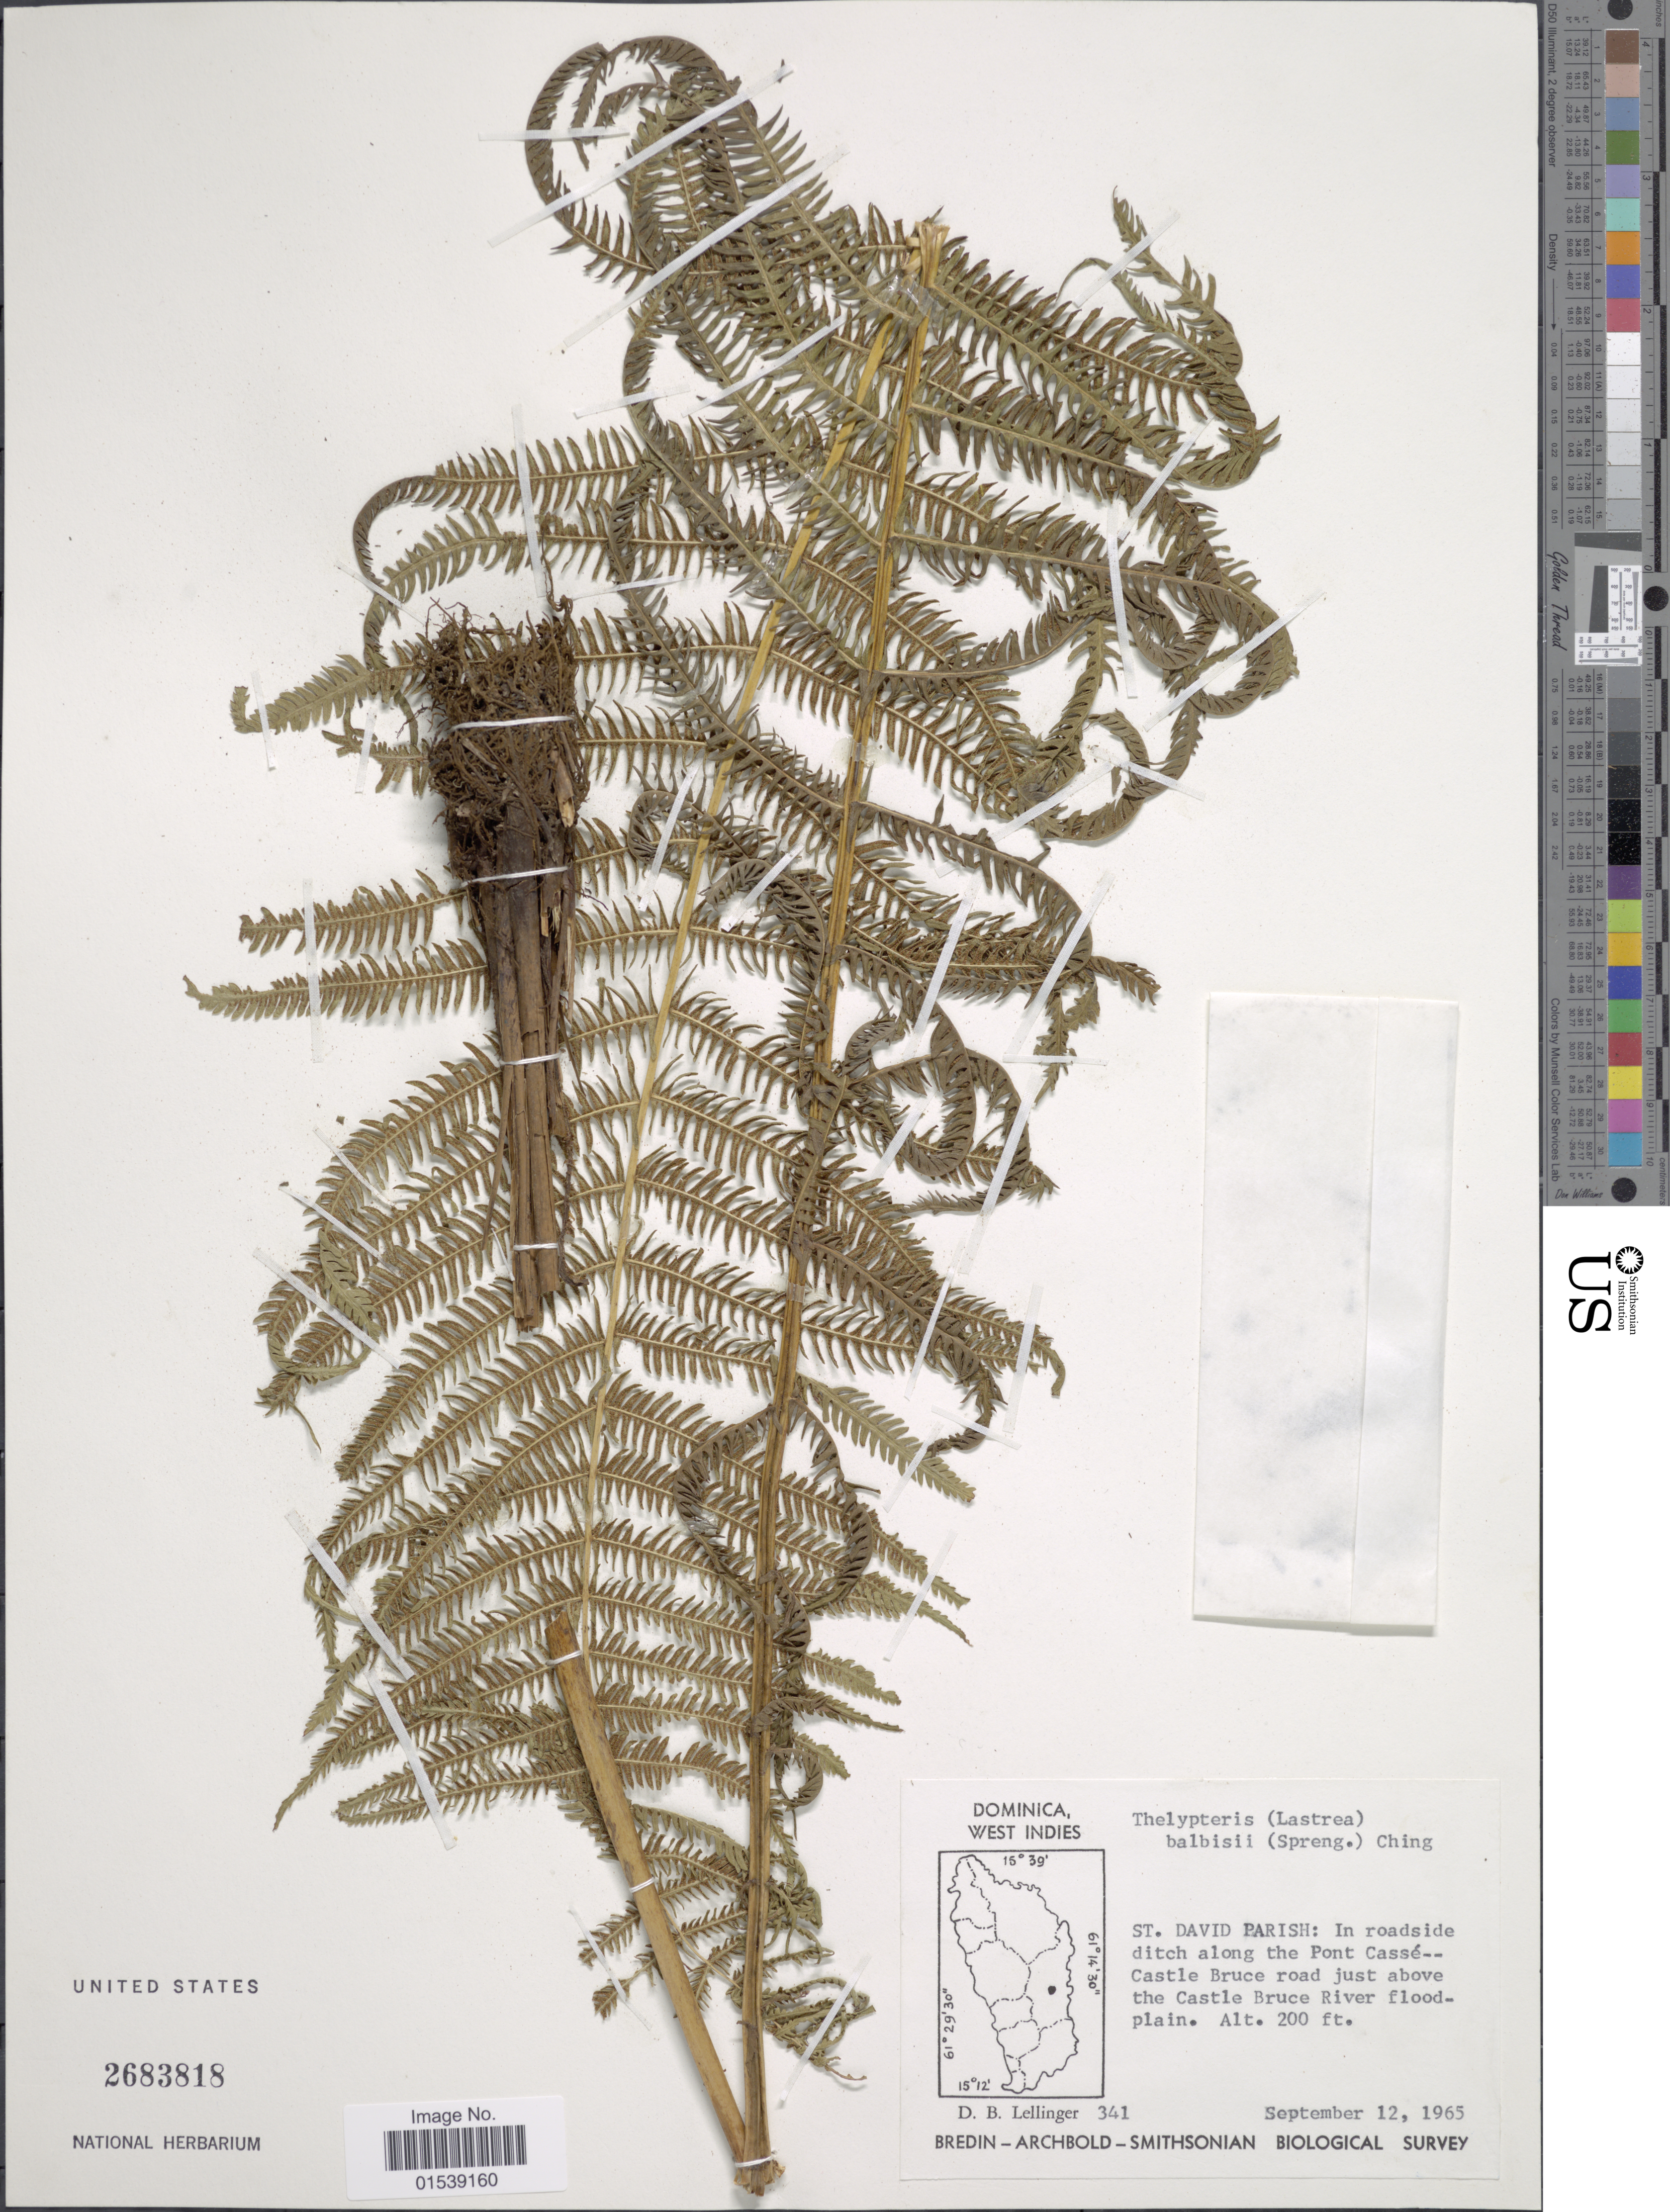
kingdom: Plantae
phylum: Tracheophyta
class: Polypodiopsida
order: Polypodiales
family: Thelypteridaceae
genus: Amauropelta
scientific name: Amauropelta balbisii (Spreng.) comb. nov., ined. 2015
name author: (Spreng.)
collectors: D. B. Lellinger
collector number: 341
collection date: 1965-11-12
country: Dominica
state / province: St. David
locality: West Indies, St. David Parish: in roadside ditch along the Pont Casse--Castle Bruce road just above the Castle Bruce River floodplain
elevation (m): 61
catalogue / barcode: US 2683818